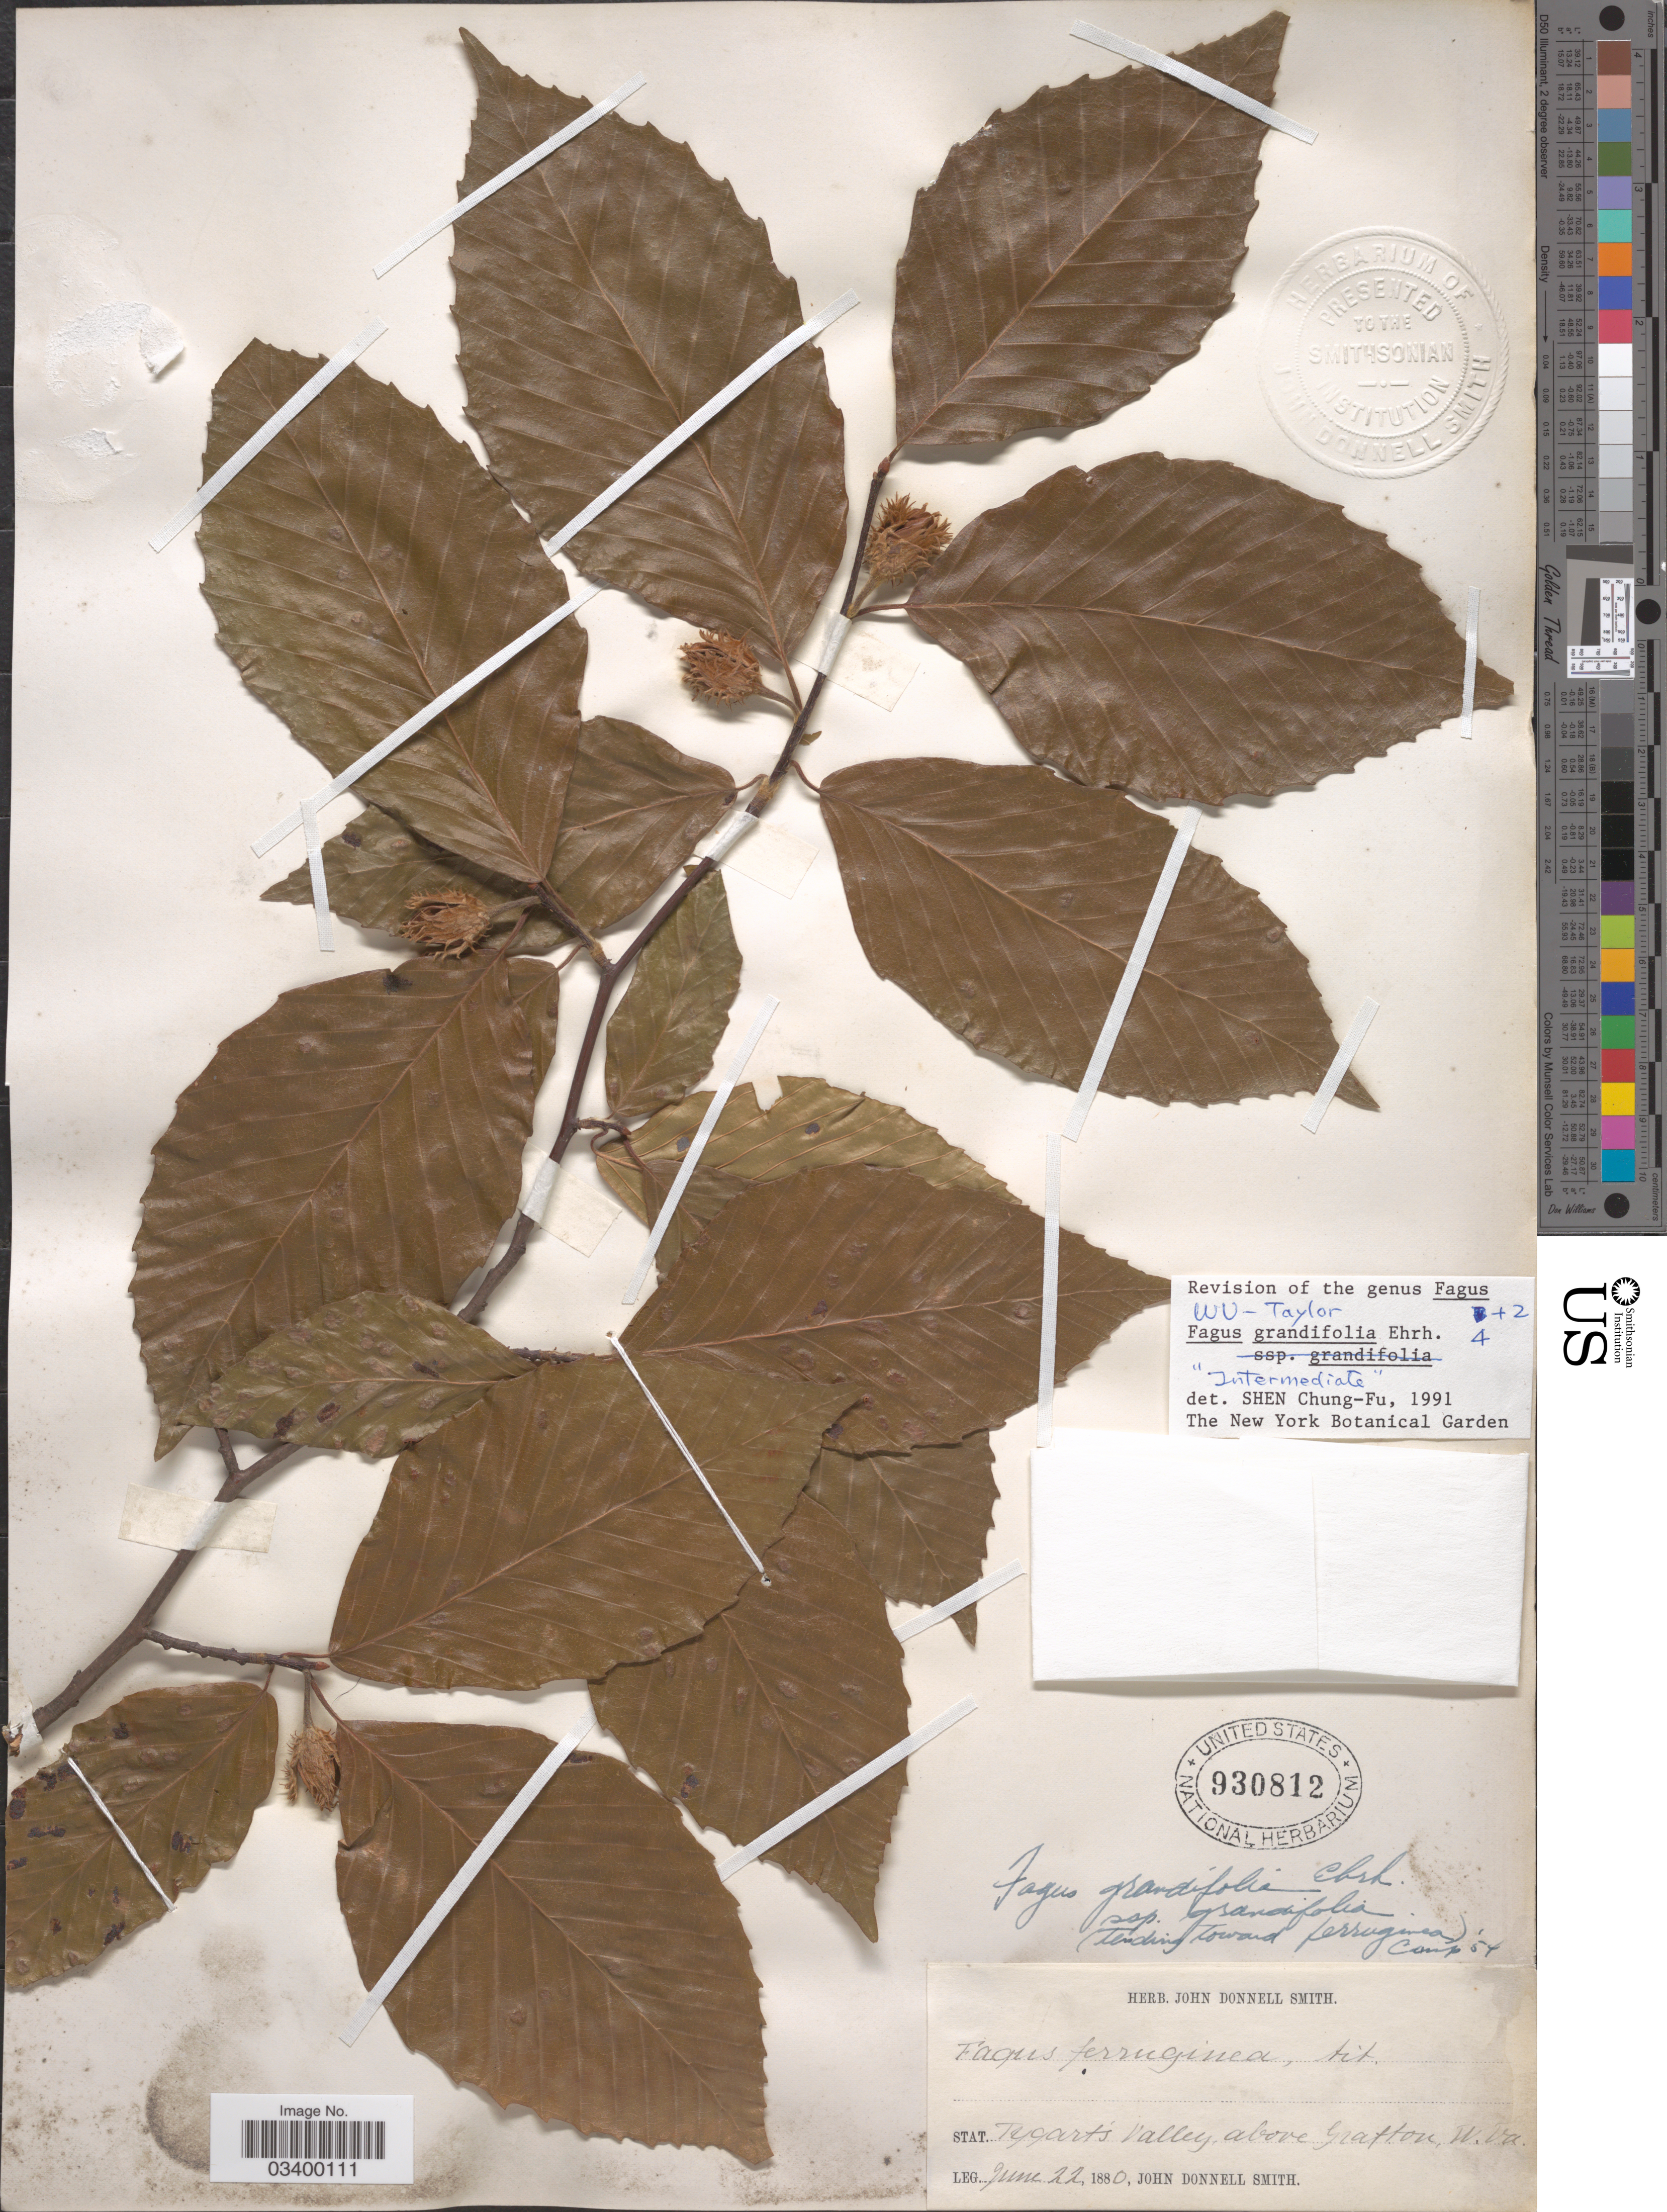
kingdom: Plantae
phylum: Tracheophyta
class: Magnoliopsida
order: Fagales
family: Fagaceae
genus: Fagus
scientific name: Fagus grandifolia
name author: Ehrh.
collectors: J. Donnell Smith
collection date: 1880-06-22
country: United States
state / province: West Virginia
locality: Stat. Tygart's Valley, above Grafton.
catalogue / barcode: US 930812